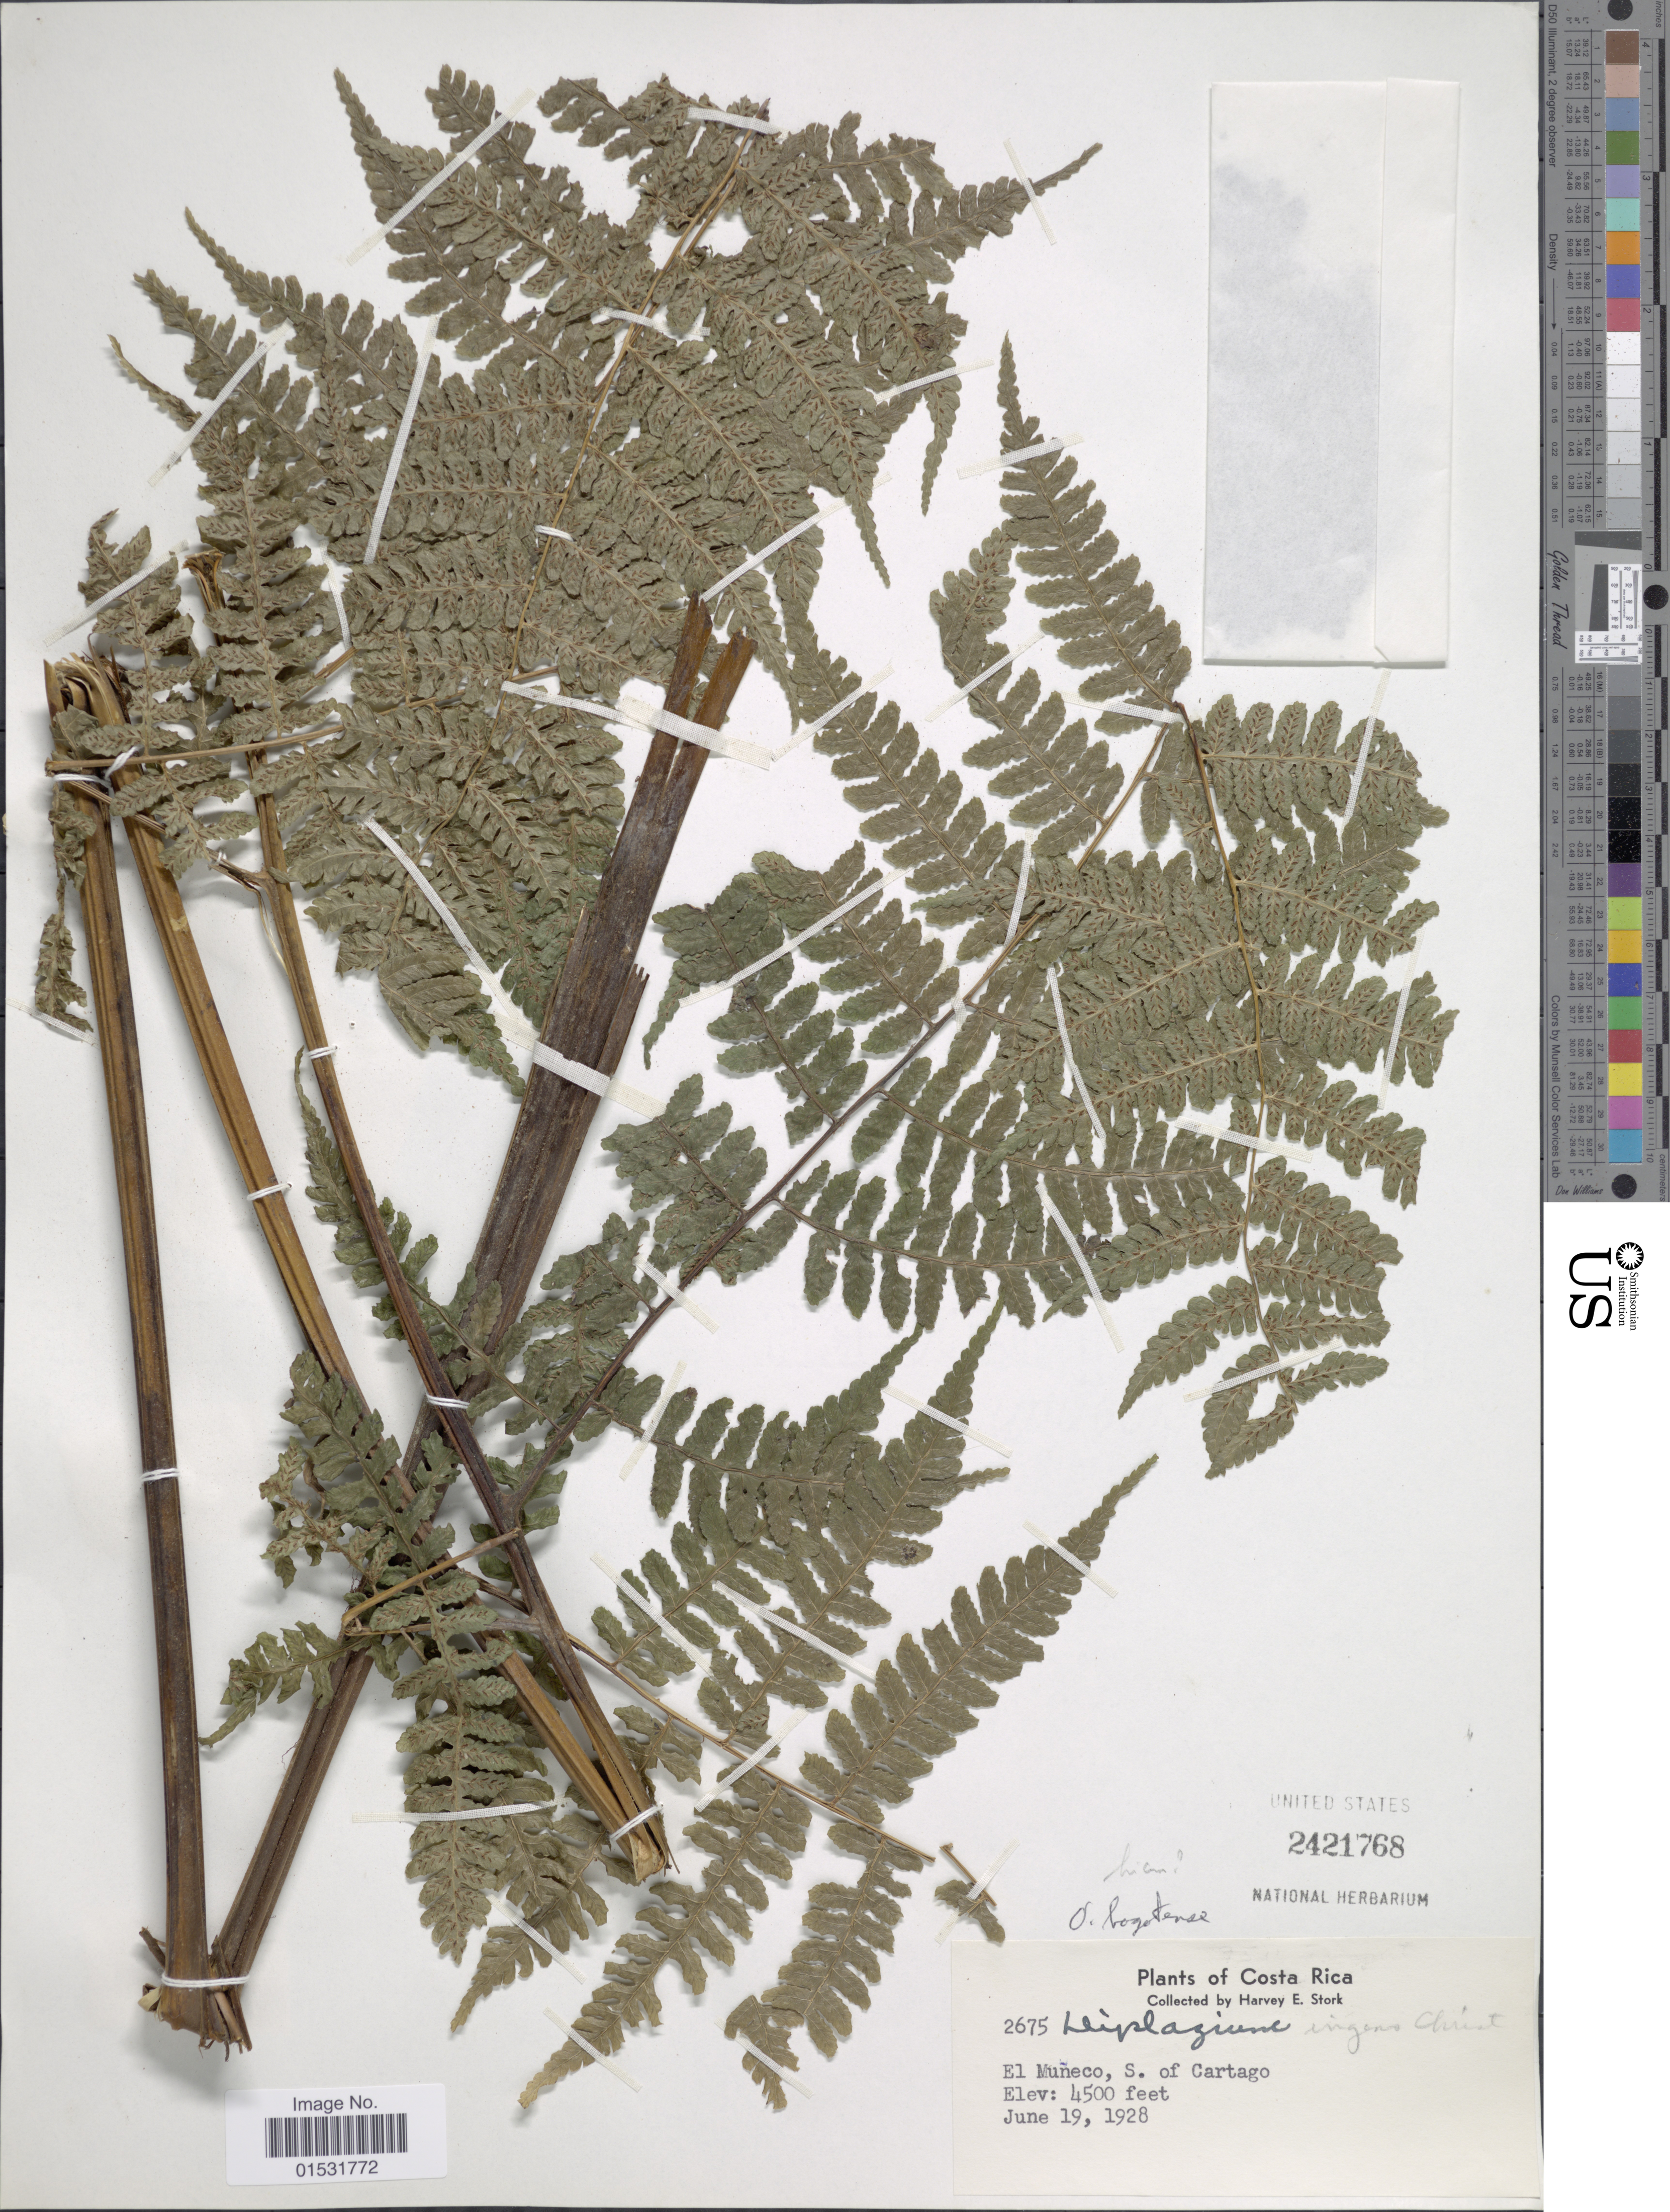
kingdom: Plantae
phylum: Tracheophyta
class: Polypodiopsida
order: Polypodiales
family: Athyriaceae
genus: Diplazium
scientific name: Diplazium hians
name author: Kunze ex Klotzsch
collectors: H. E. Stork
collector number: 2675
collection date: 1928-06-19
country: Costa Rica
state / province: Cartago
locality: El Muneco, S. of Cartago.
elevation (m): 1372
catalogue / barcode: US 2421768